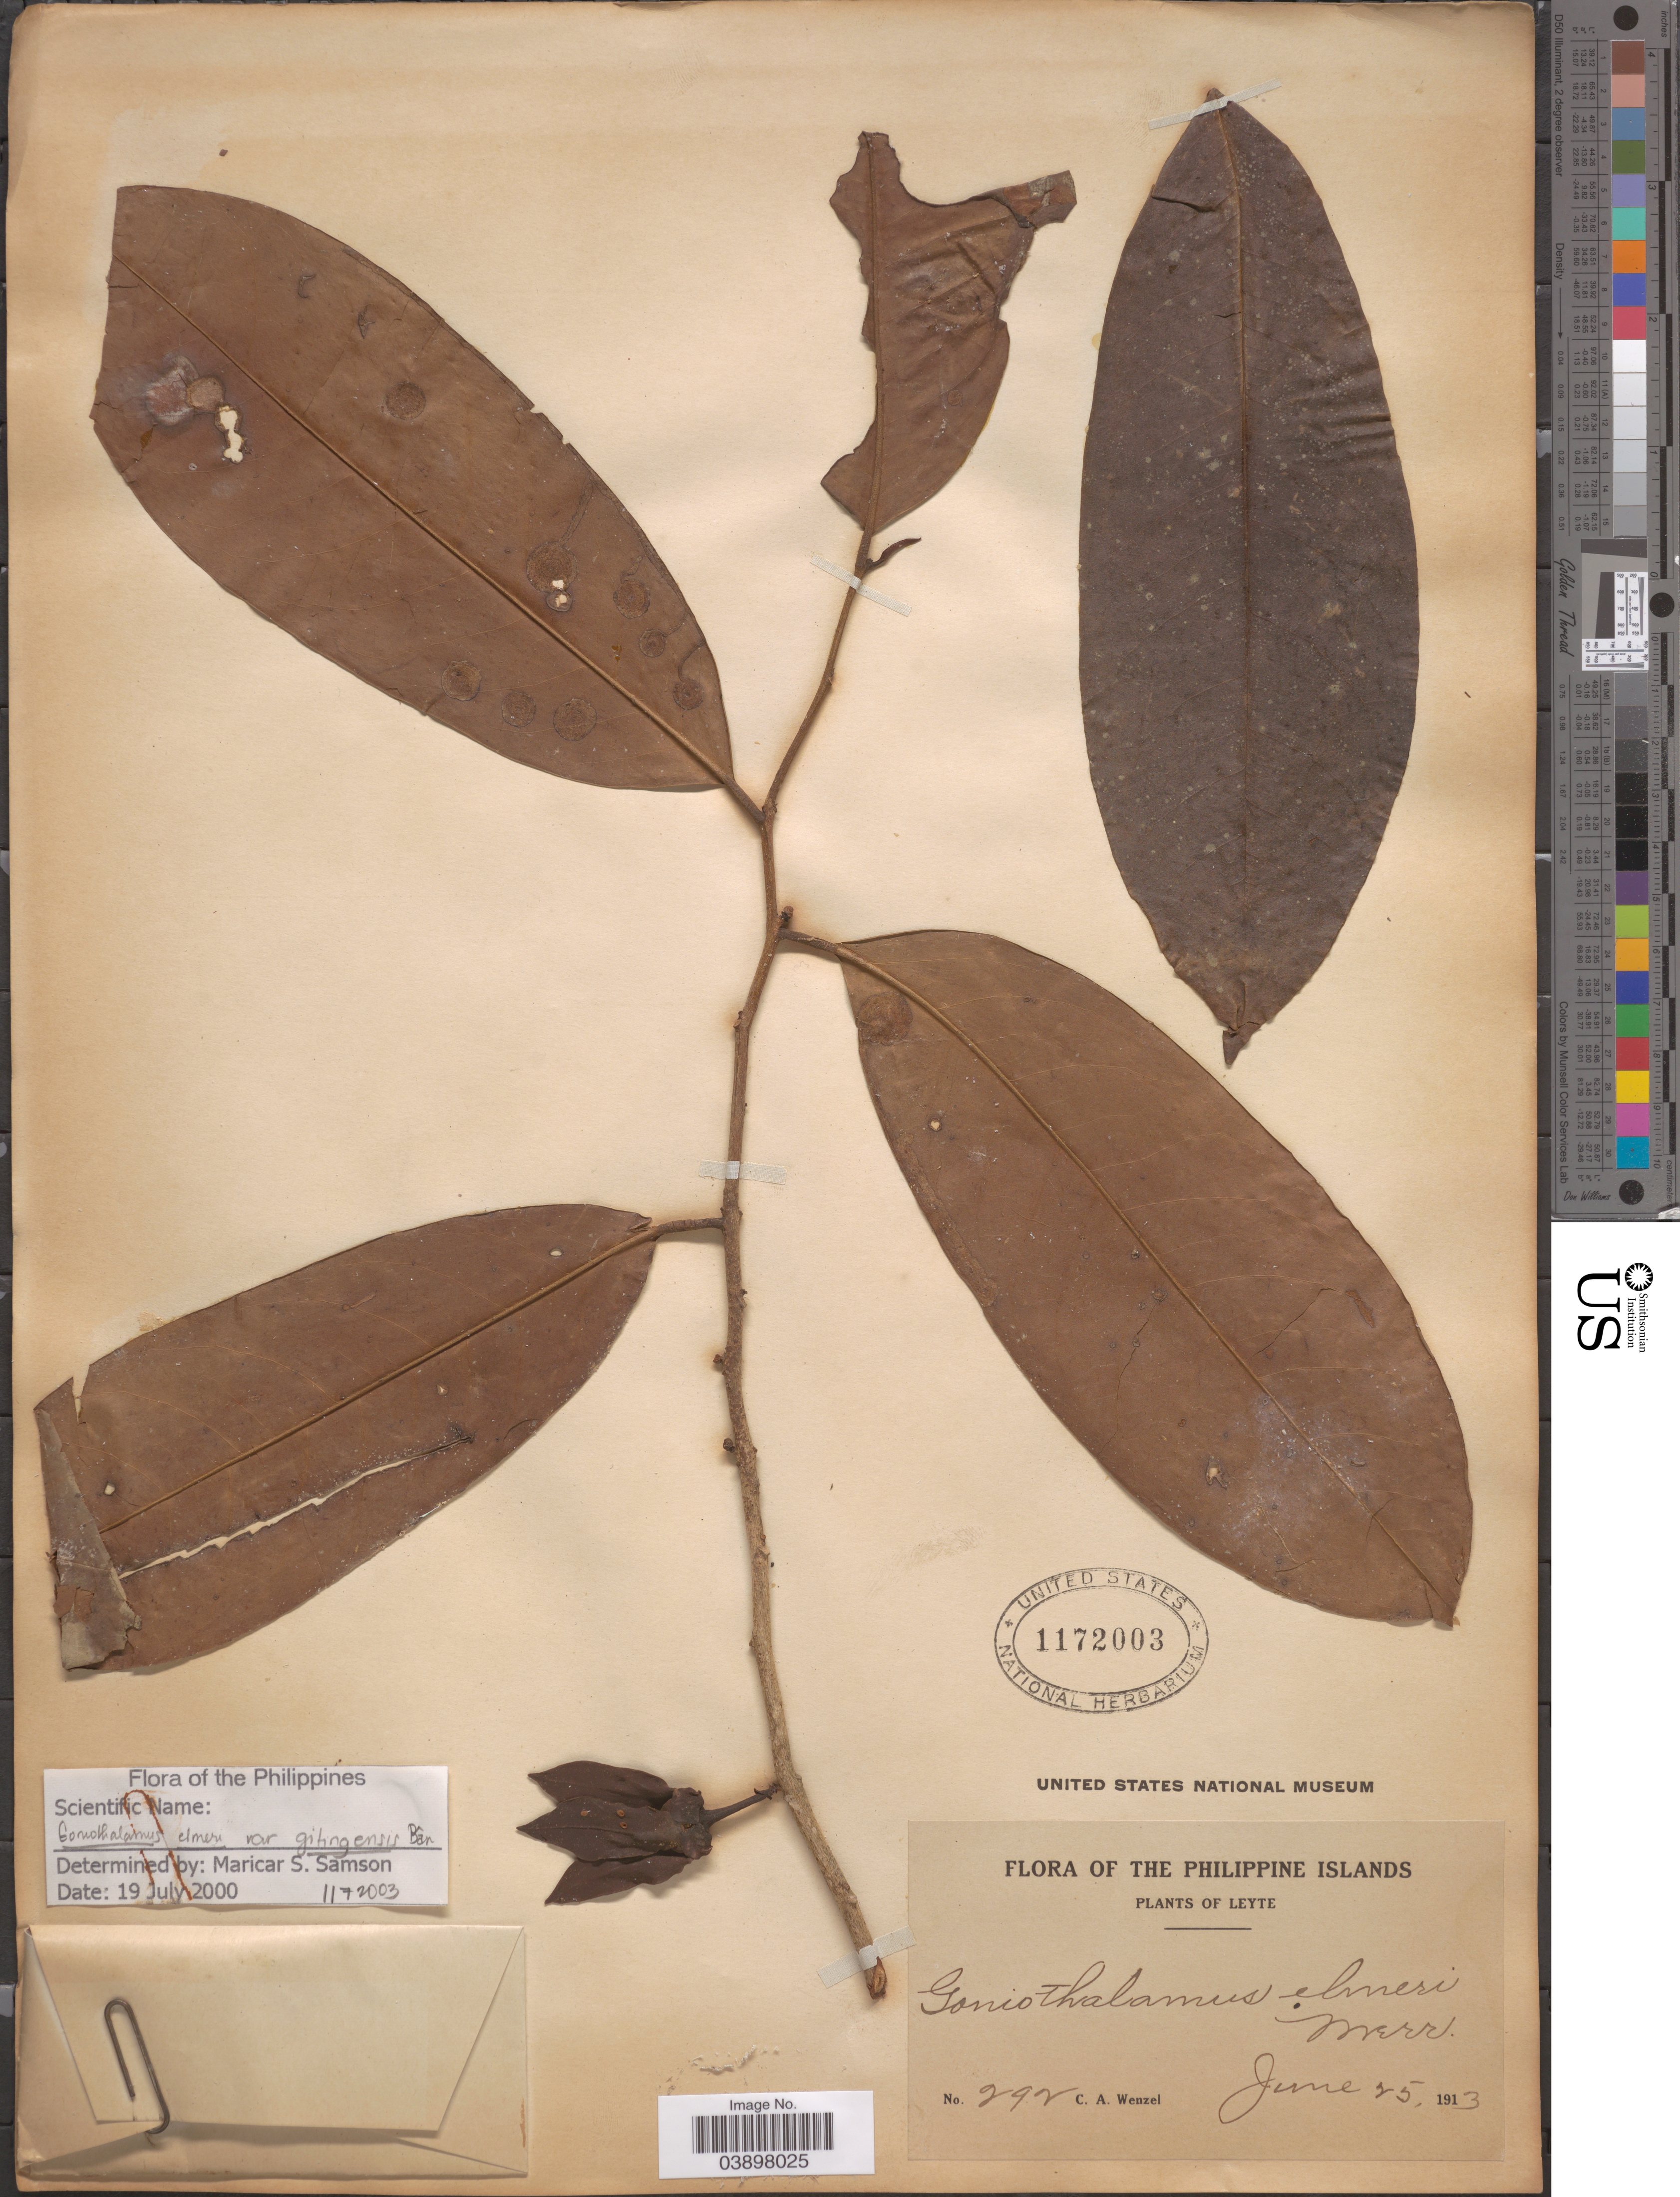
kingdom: Plantae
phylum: Tracheophyta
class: Magnoliopsida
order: Magnoliales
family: Annonaceae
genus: Goniothalamus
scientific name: Goniothalamus elmeri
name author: Merr.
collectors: C. Wenzel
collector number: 292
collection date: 1913-06-25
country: Philippines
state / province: Eastern Visayas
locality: Leyte.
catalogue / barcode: US 1172003